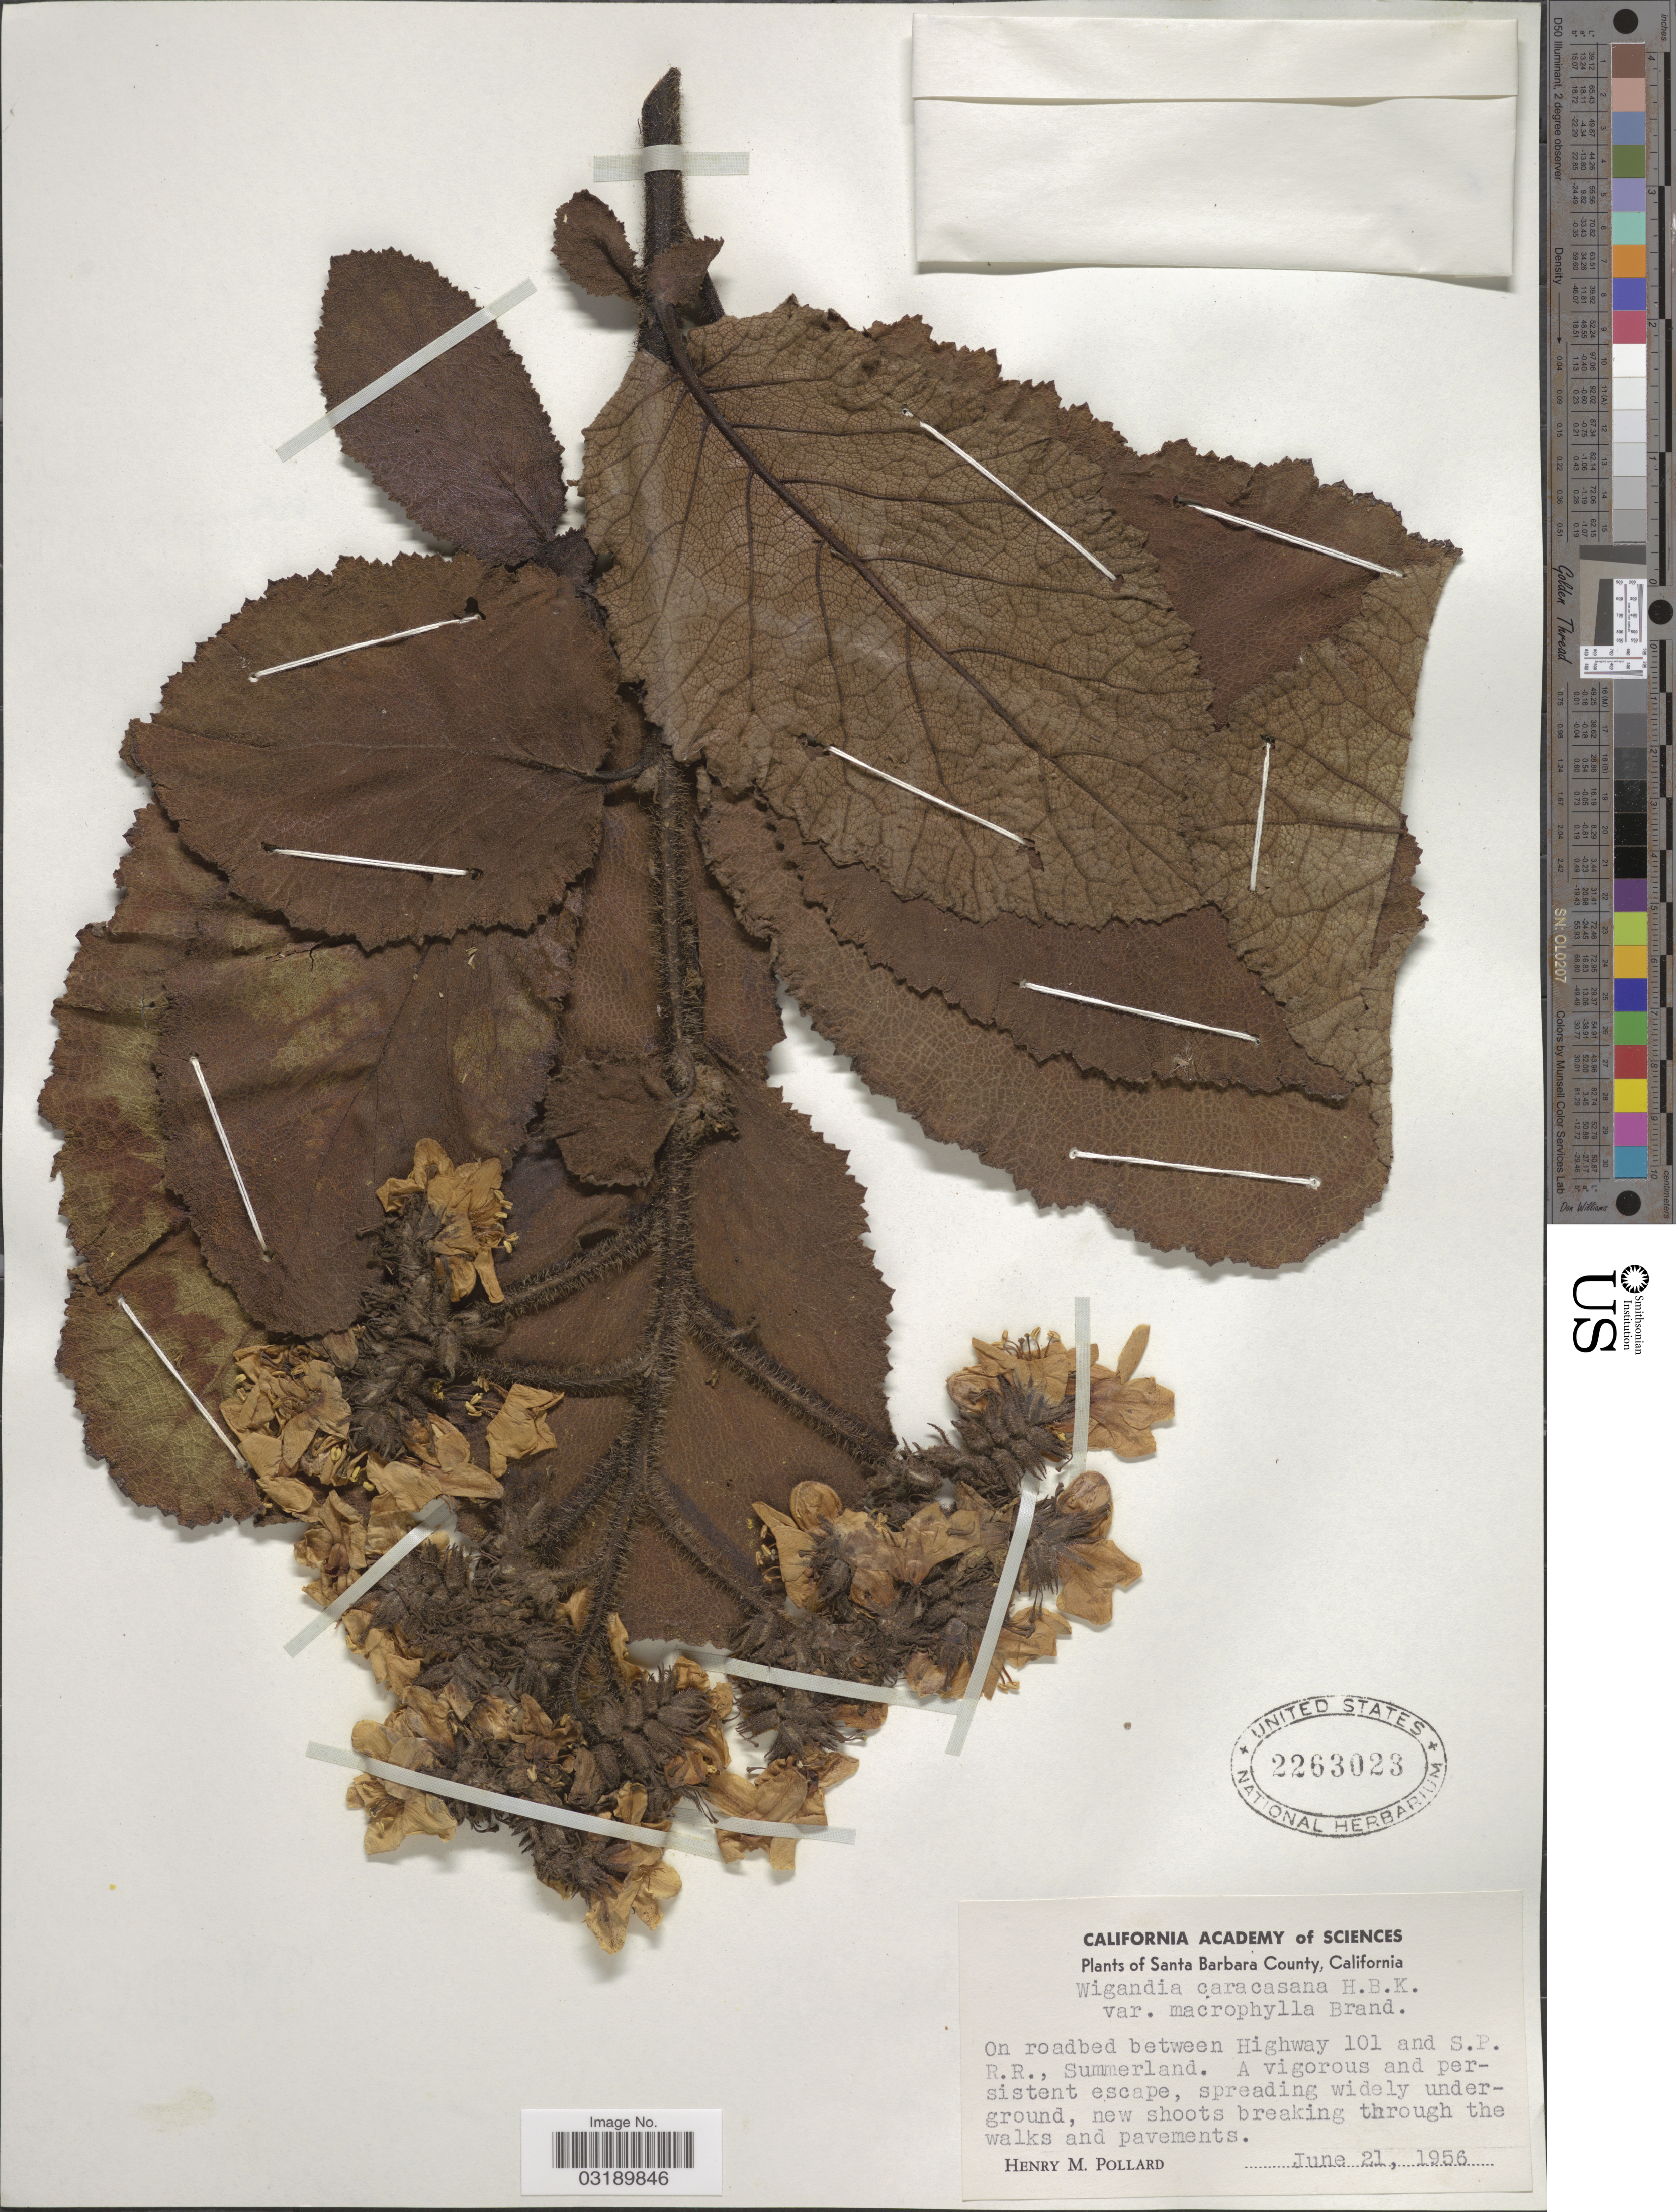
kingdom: Plantae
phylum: Tracheophyta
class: Magnoliopsida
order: Boraginales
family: Namaceae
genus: Wigandia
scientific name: Wigandia caracasana var. macrophylla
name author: (Cham. & Schltdl.) Brand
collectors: H. M. Pollard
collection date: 1956-06-21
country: United States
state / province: California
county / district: Santa Barbara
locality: Santa Barbara County. On roadbed between Highway 101 and S.P. R.R., Summerland.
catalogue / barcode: US 2263023